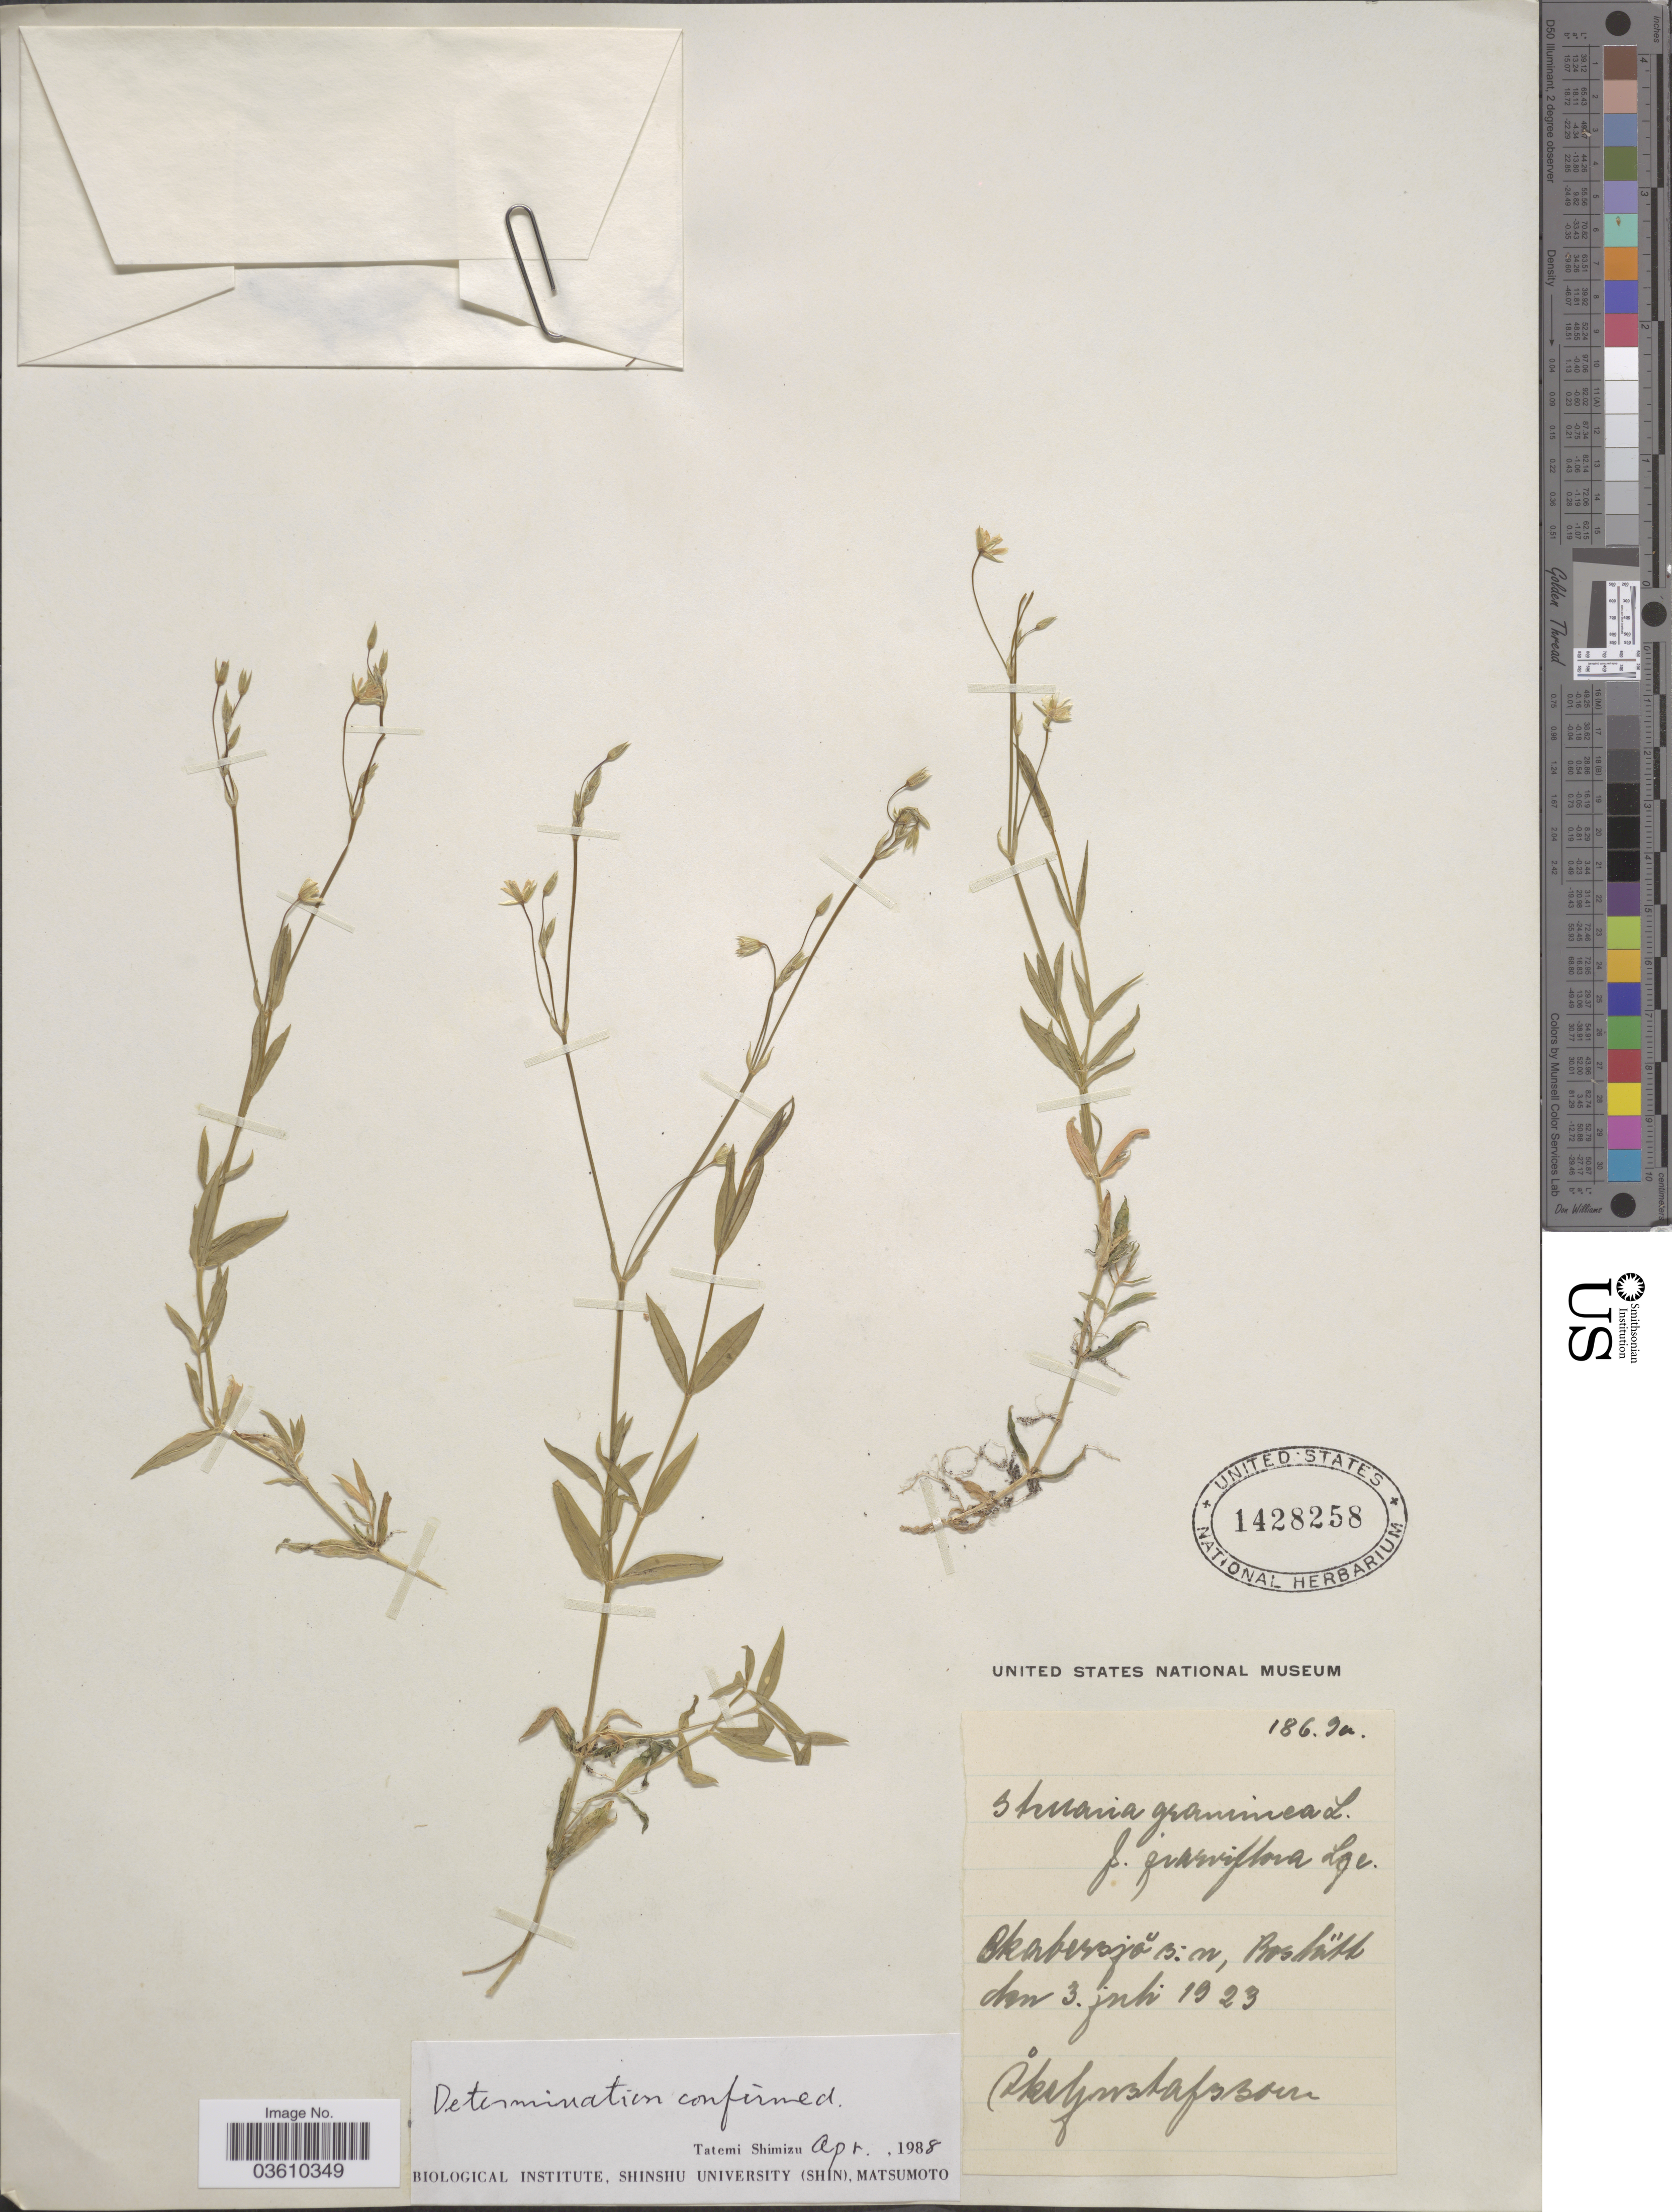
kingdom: Plantae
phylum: Tracheophyta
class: Magnoliopsida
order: Caryophyllales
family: Caryophyllaceae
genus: Stellaria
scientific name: Stellaria graminea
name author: L.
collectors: C. Gustafsson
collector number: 1869n*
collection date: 1923-07-03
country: Sweden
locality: Skabersjö, Bosläth.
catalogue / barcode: US 1428258